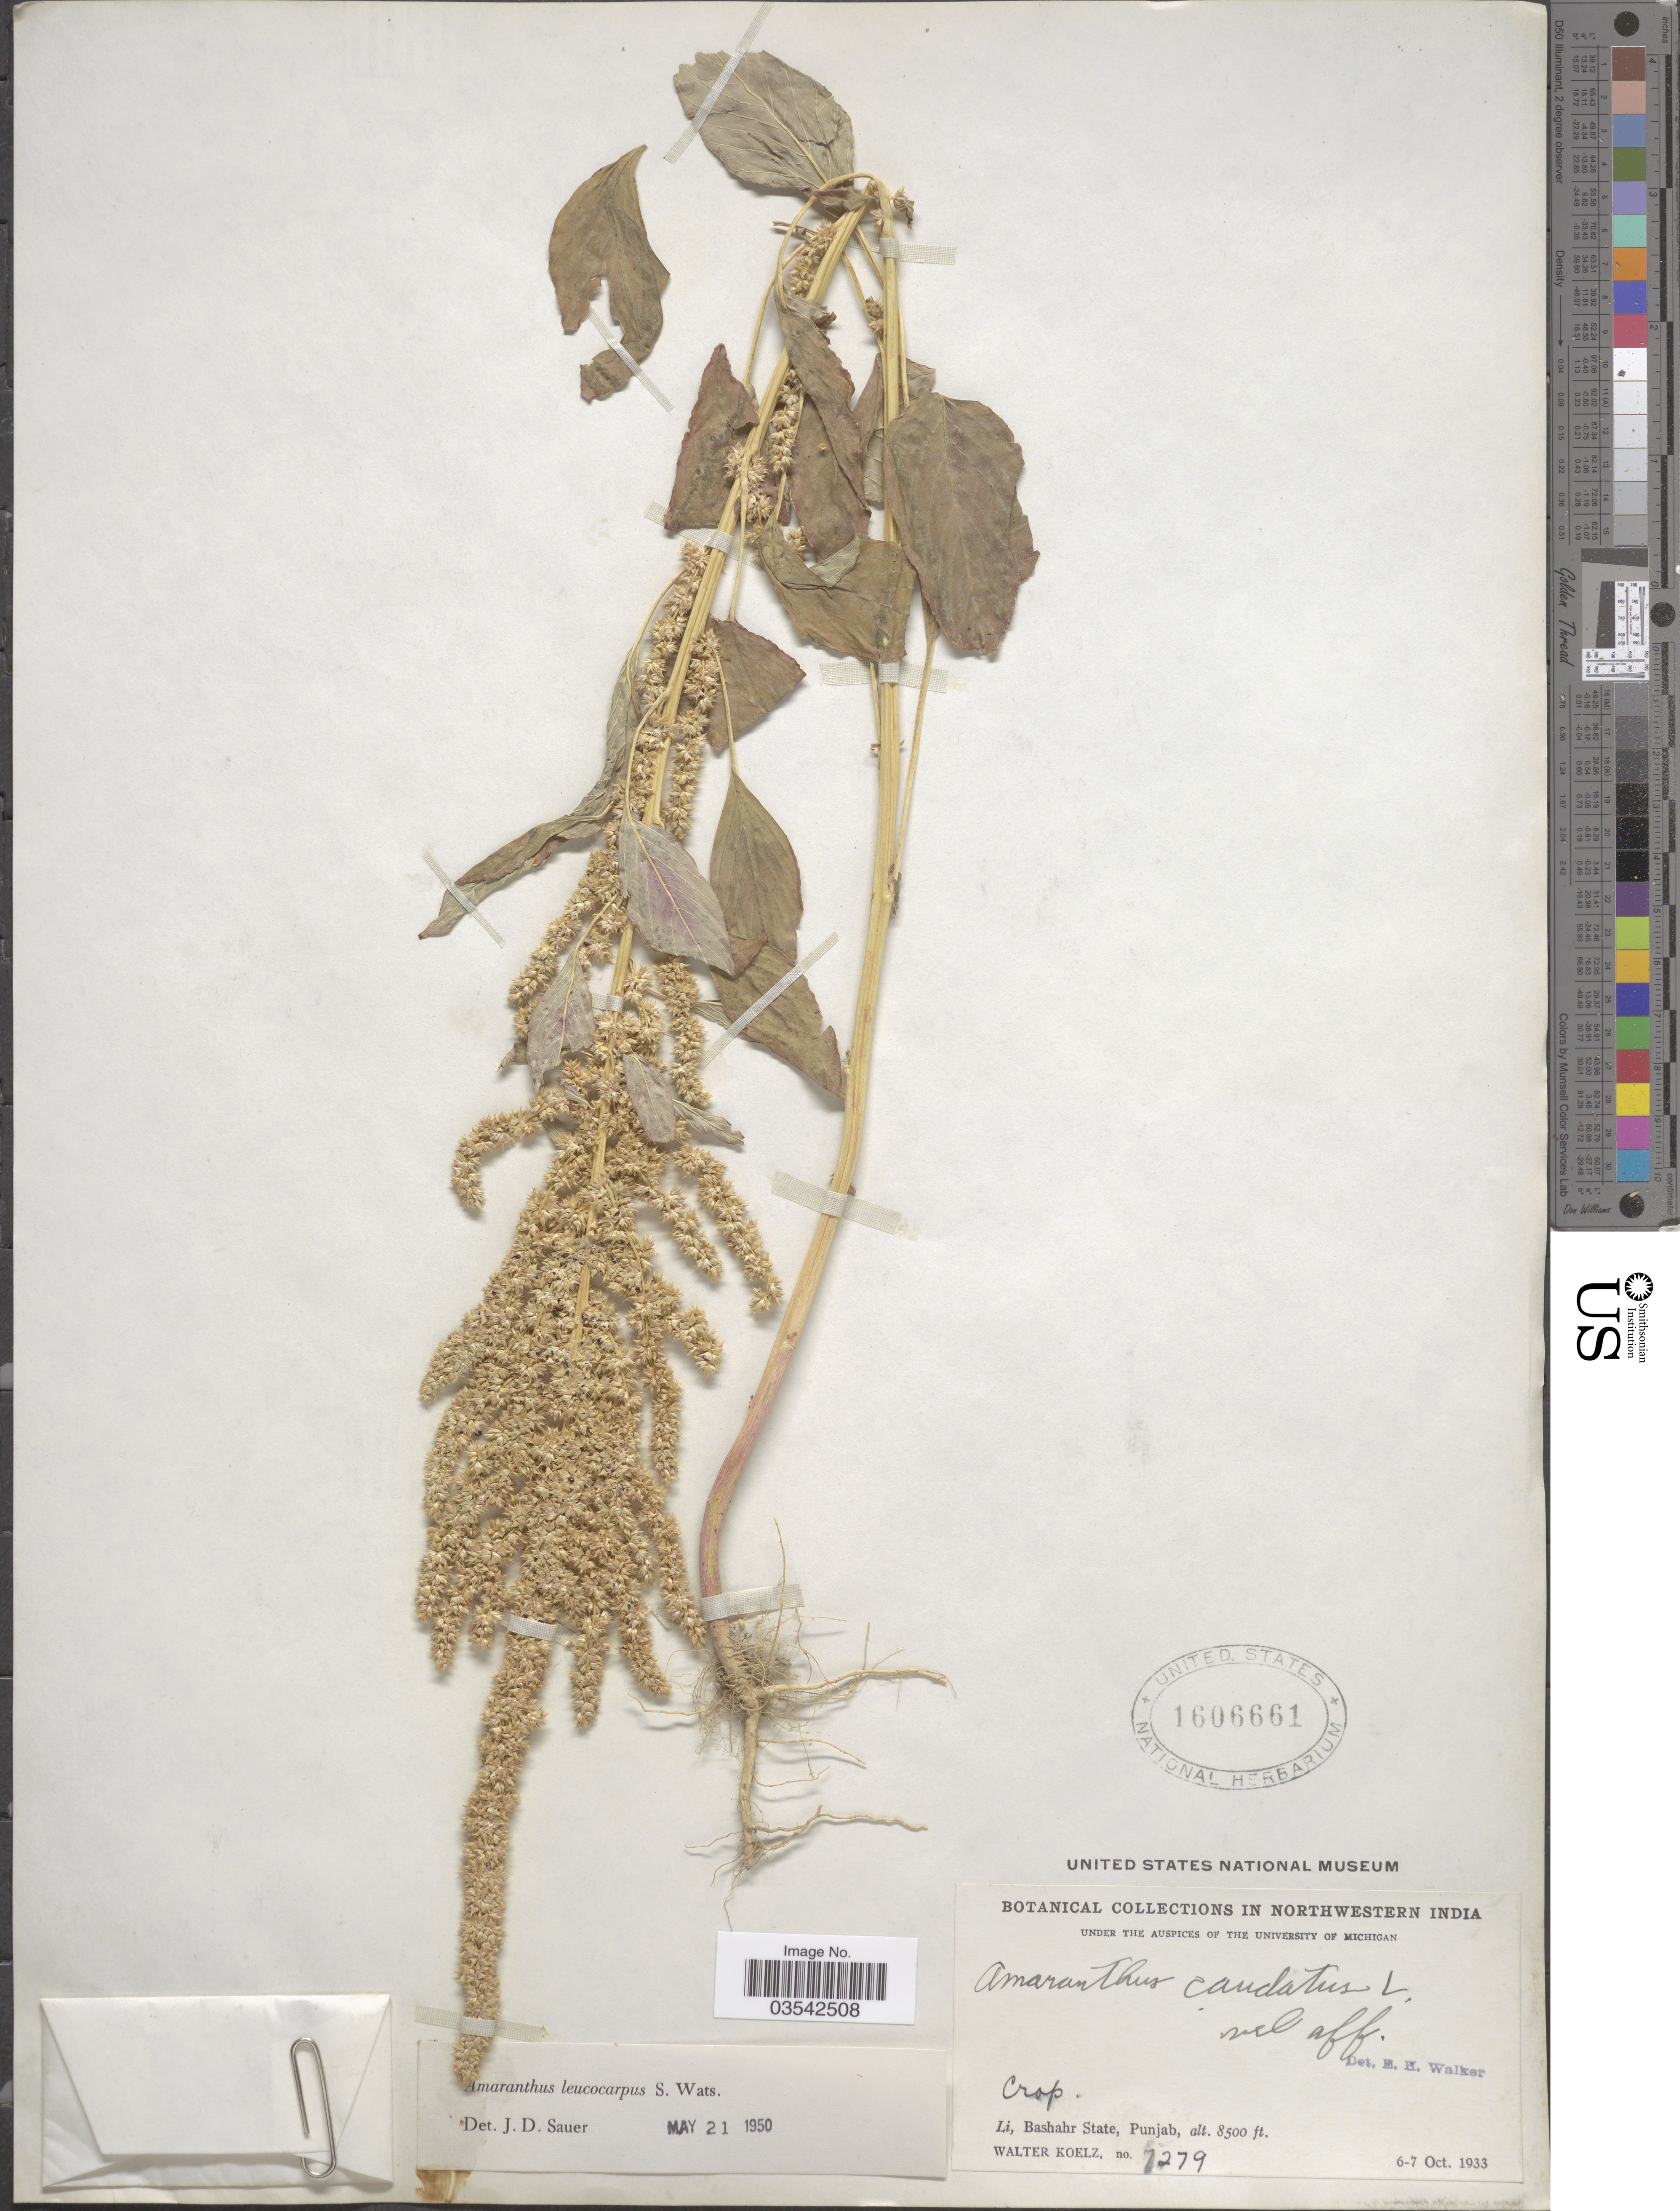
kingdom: Plantae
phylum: Tracheophyta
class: Magnoliopsida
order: Caryophyllales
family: Amaranthaceae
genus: Amaranthus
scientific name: Amaranthus leucocarpus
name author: S. Watson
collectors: W. N. Koelz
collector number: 7279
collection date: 1933-10-06/1933-10-07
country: India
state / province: Punjab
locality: Northwestern India. Li, Bashahr State.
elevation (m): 2591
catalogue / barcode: US 1606661